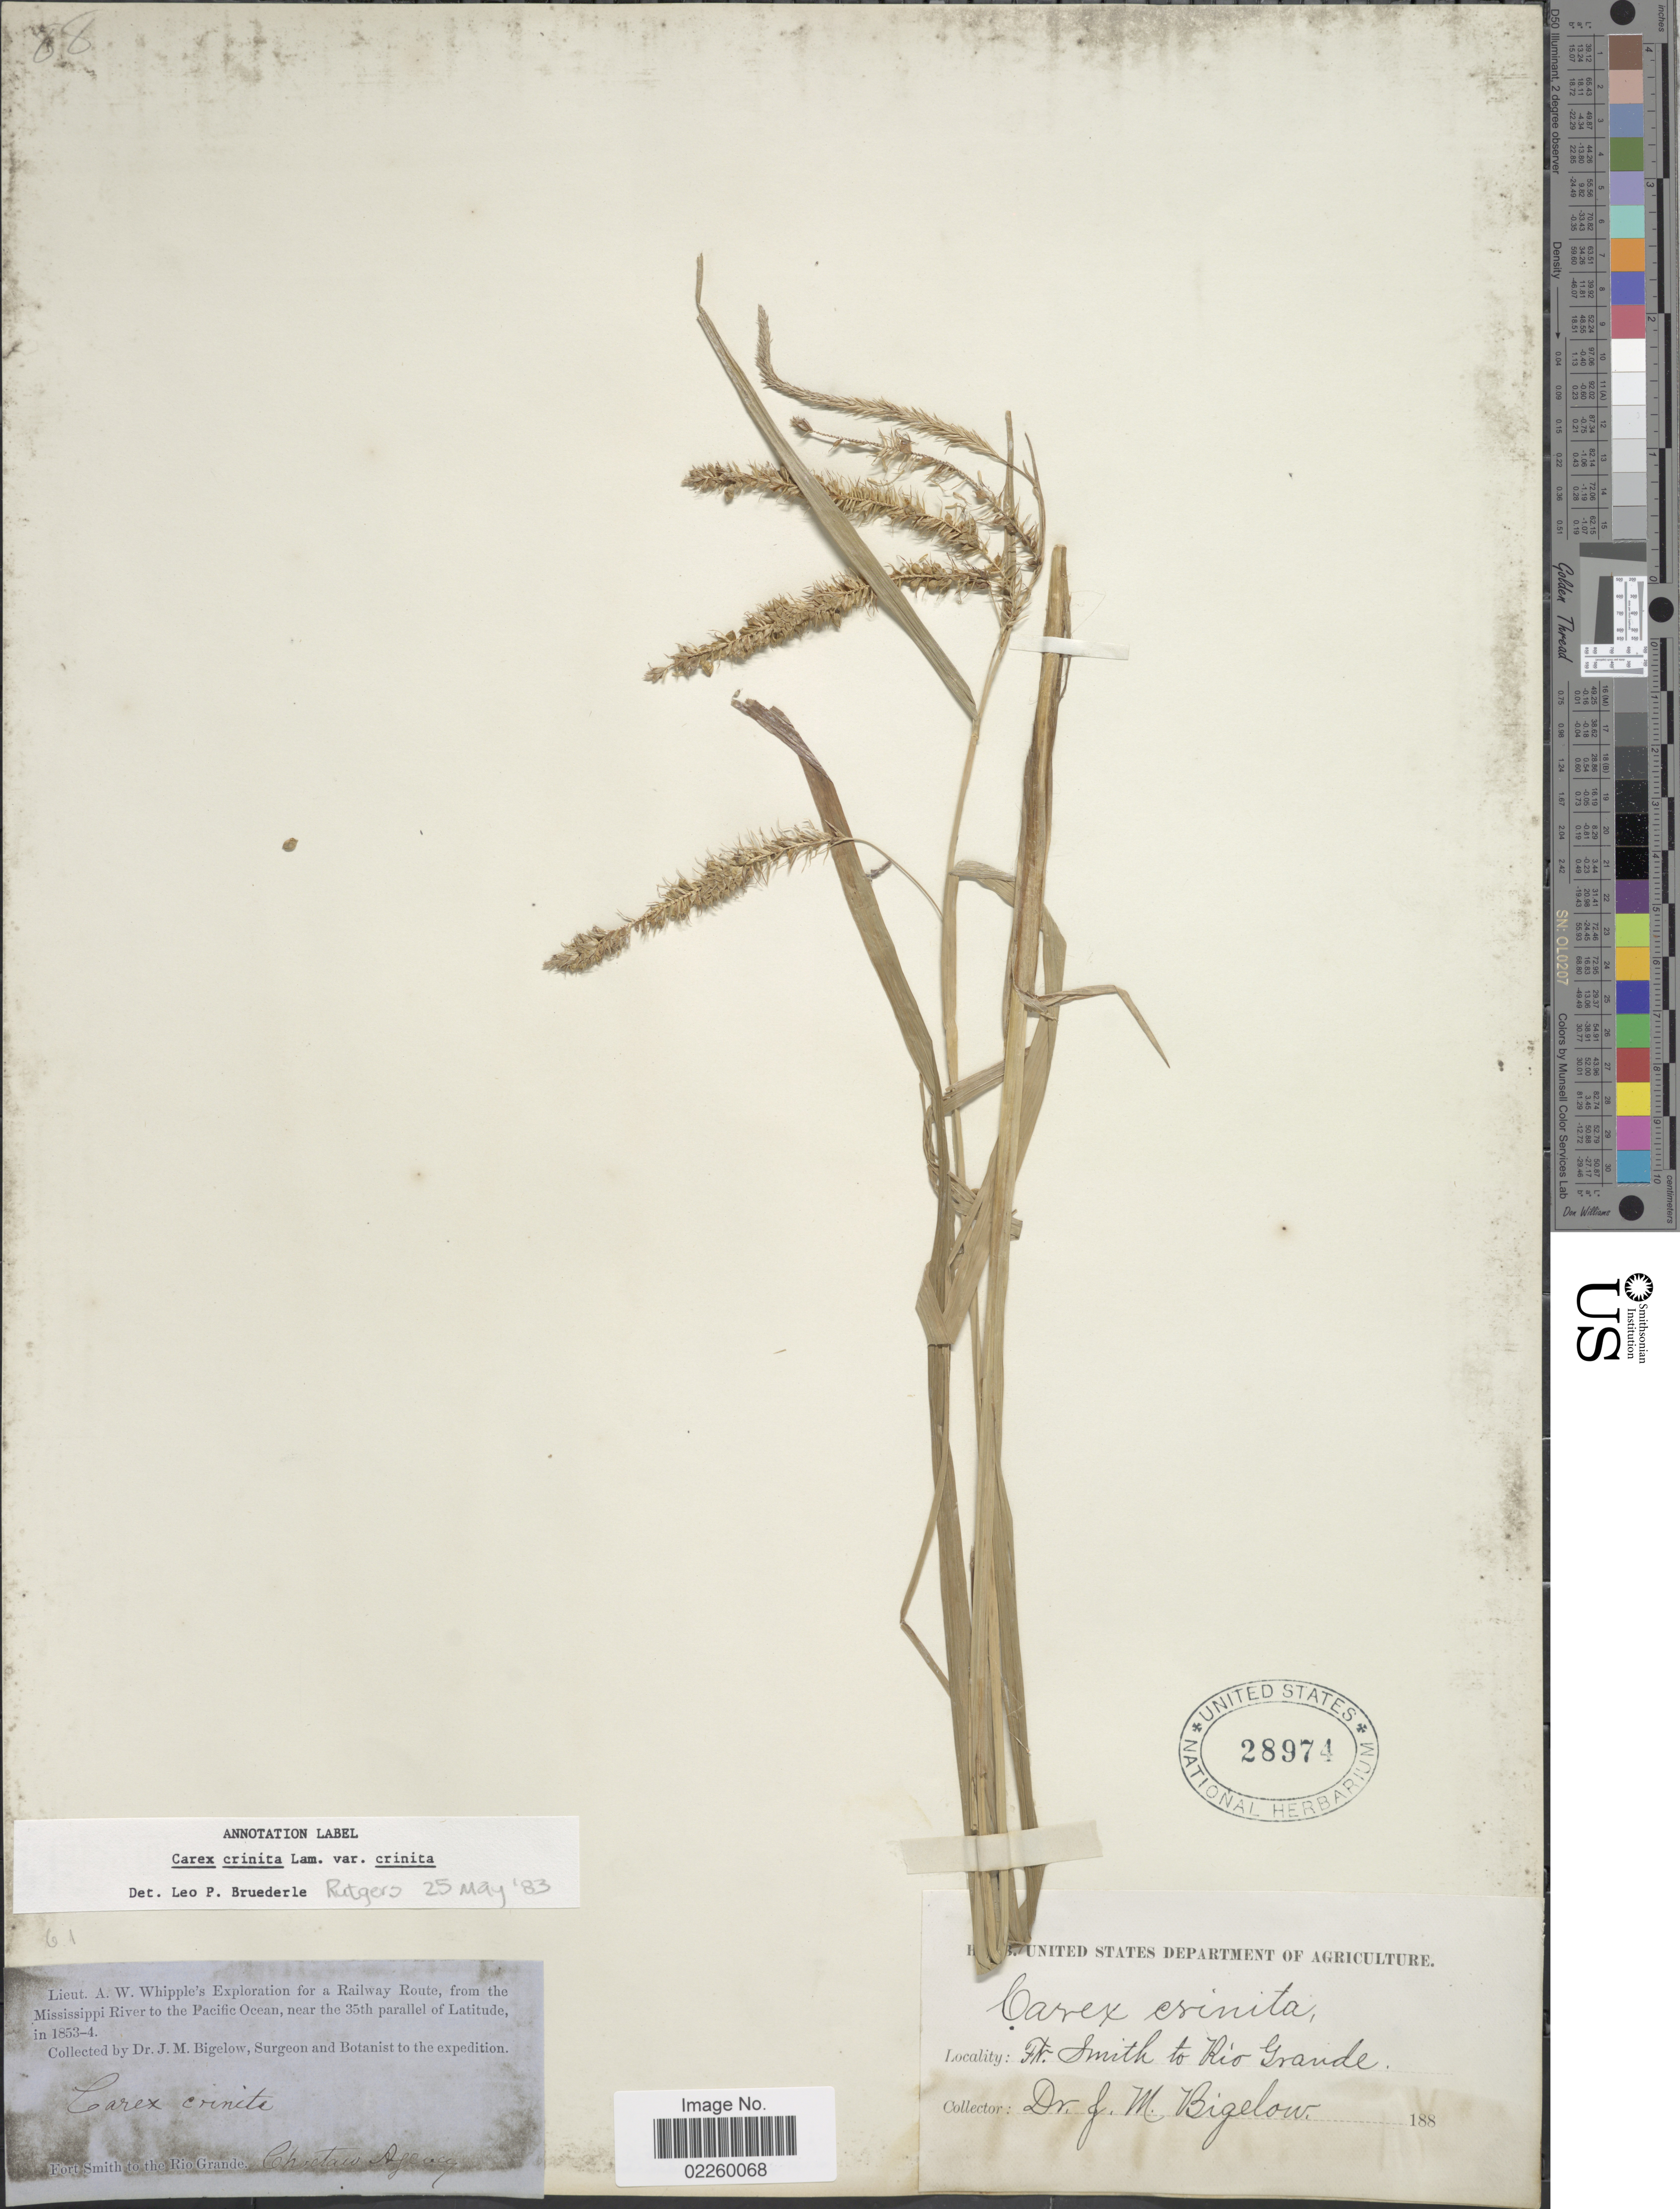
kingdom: Plantae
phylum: Tracheophyta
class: Liliopsida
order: Poales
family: Cyperaceae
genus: Carex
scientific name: Carex crinita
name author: Lam.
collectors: J. M. Bigelow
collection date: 1853/1854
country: United States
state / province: Oklahoma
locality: Railway Route, from the Mississippi River to the Pacific Ocean, near the 35th parallel of Latitude, Fort Smith to the Rio Grande. Choctaw Agency.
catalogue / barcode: US 28974